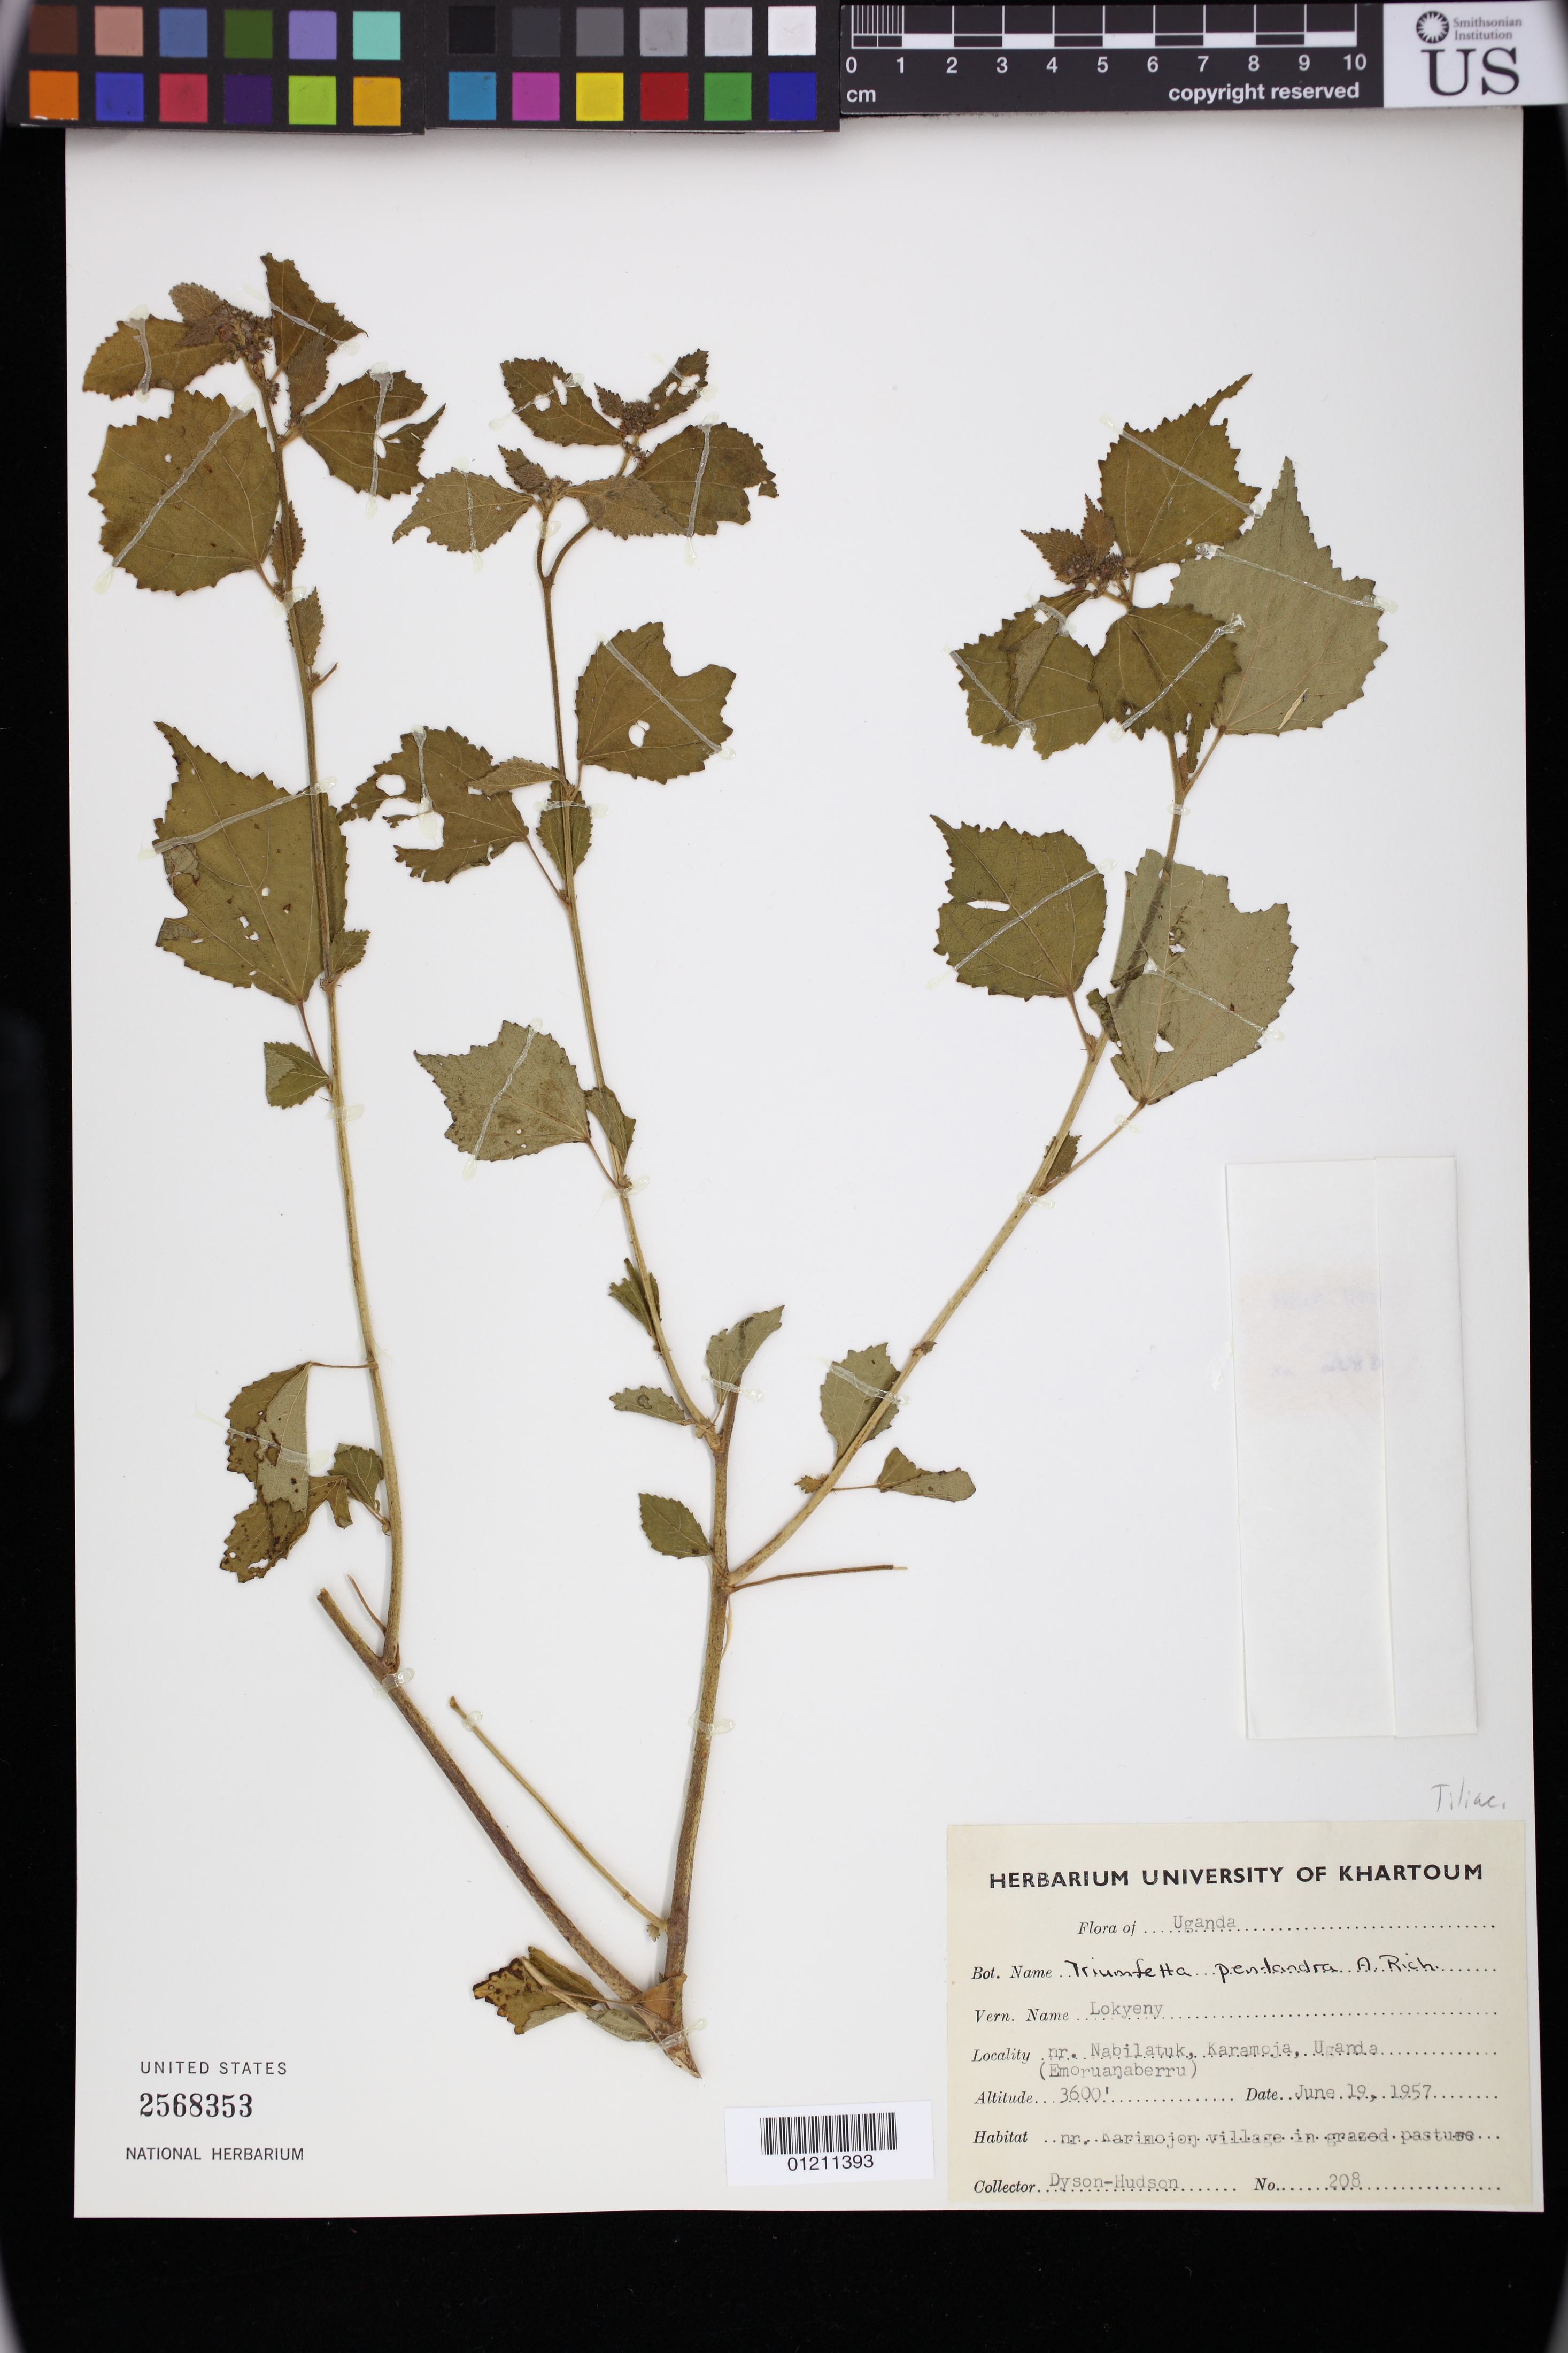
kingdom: Plantae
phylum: Tracheophyta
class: Magnoliopsida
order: Malvales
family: Malvaceae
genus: Triumfetta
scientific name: Triumfetta pentandra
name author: A. Rich.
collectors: Dyson-Hudson, --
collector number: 208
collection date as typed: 19 Jun 1957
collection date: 1957-06-19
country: Uganda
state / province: Northern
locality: nr. Nabilatuk, Karamoja, Uganda (Emoruanaberru) nr. Karimojon village in grazed pasture.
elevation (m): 1097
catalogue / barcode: US 2568353